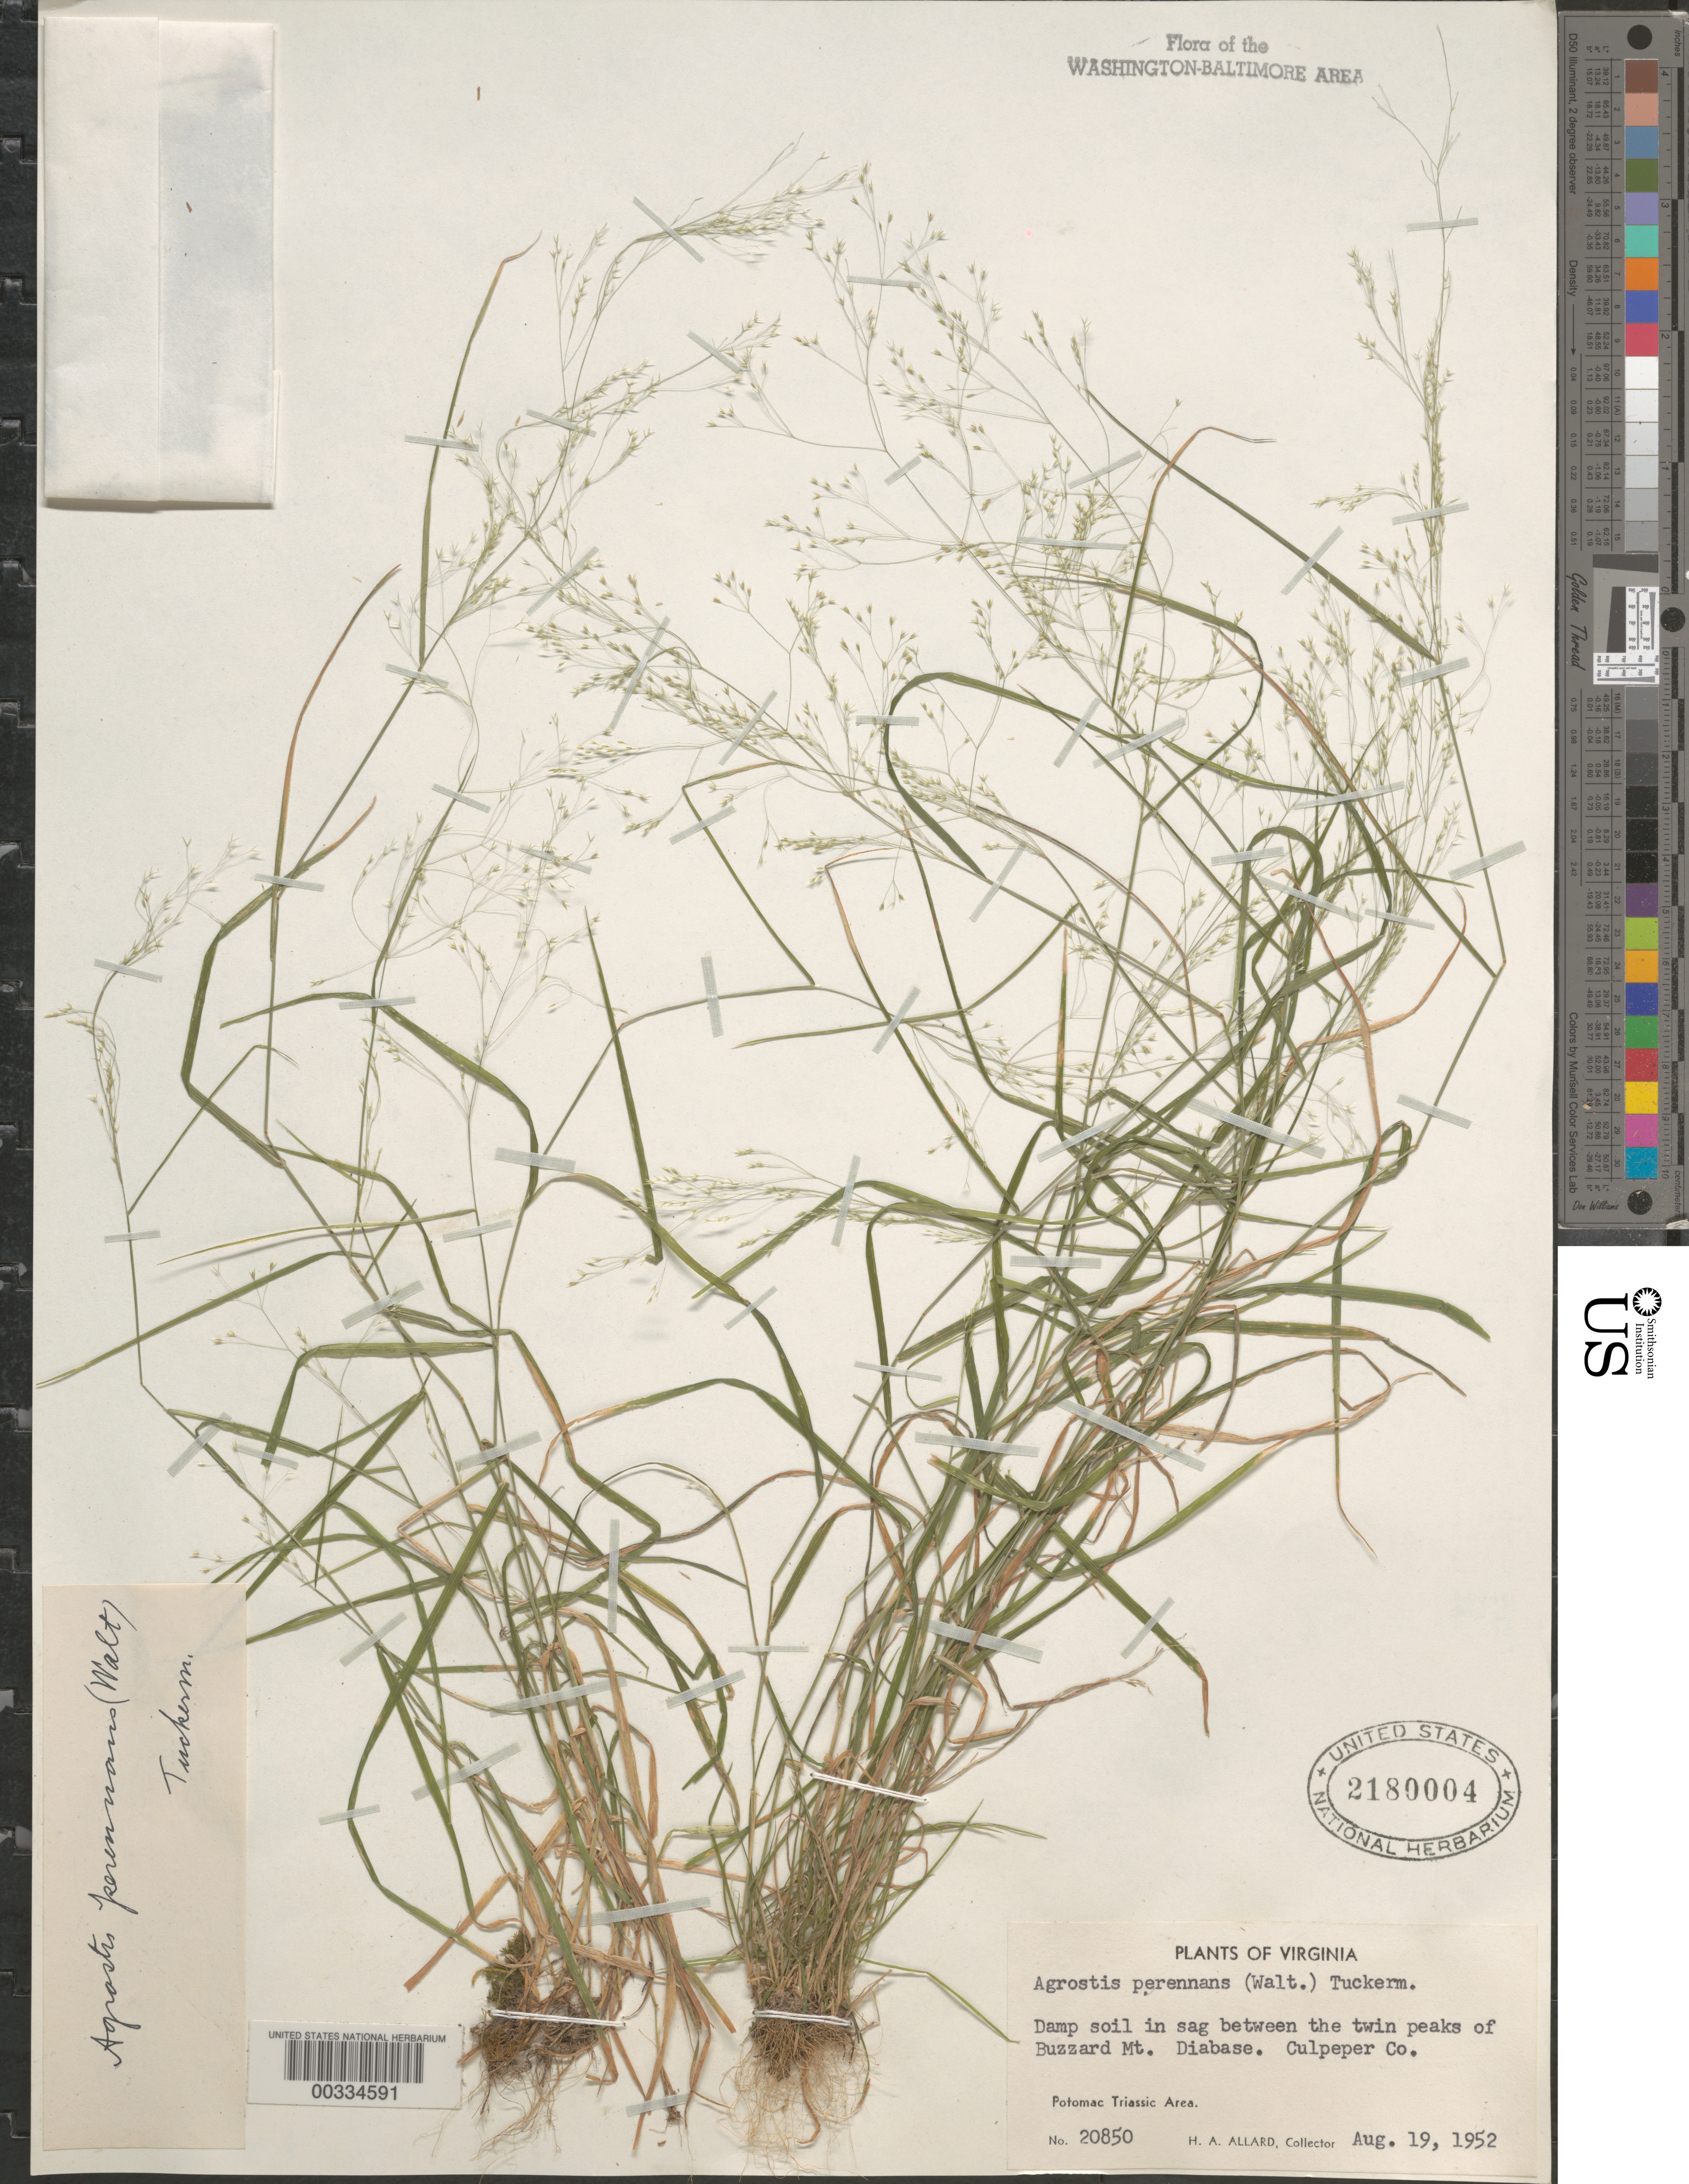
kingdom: Plantae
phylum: Tracheophyta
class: Liliopsida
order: Poales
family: Poaceae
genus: Agrostis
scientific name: Agrostis perennans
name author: (Walter) Tuck.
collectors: H. A. Allard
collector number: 20850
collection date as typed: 19 Aug 1952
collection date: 1952-08-19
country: United States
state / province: Virginia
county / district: Culpeper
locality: Buzzard Mountain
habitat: Damp soil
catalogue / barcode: US 2180004